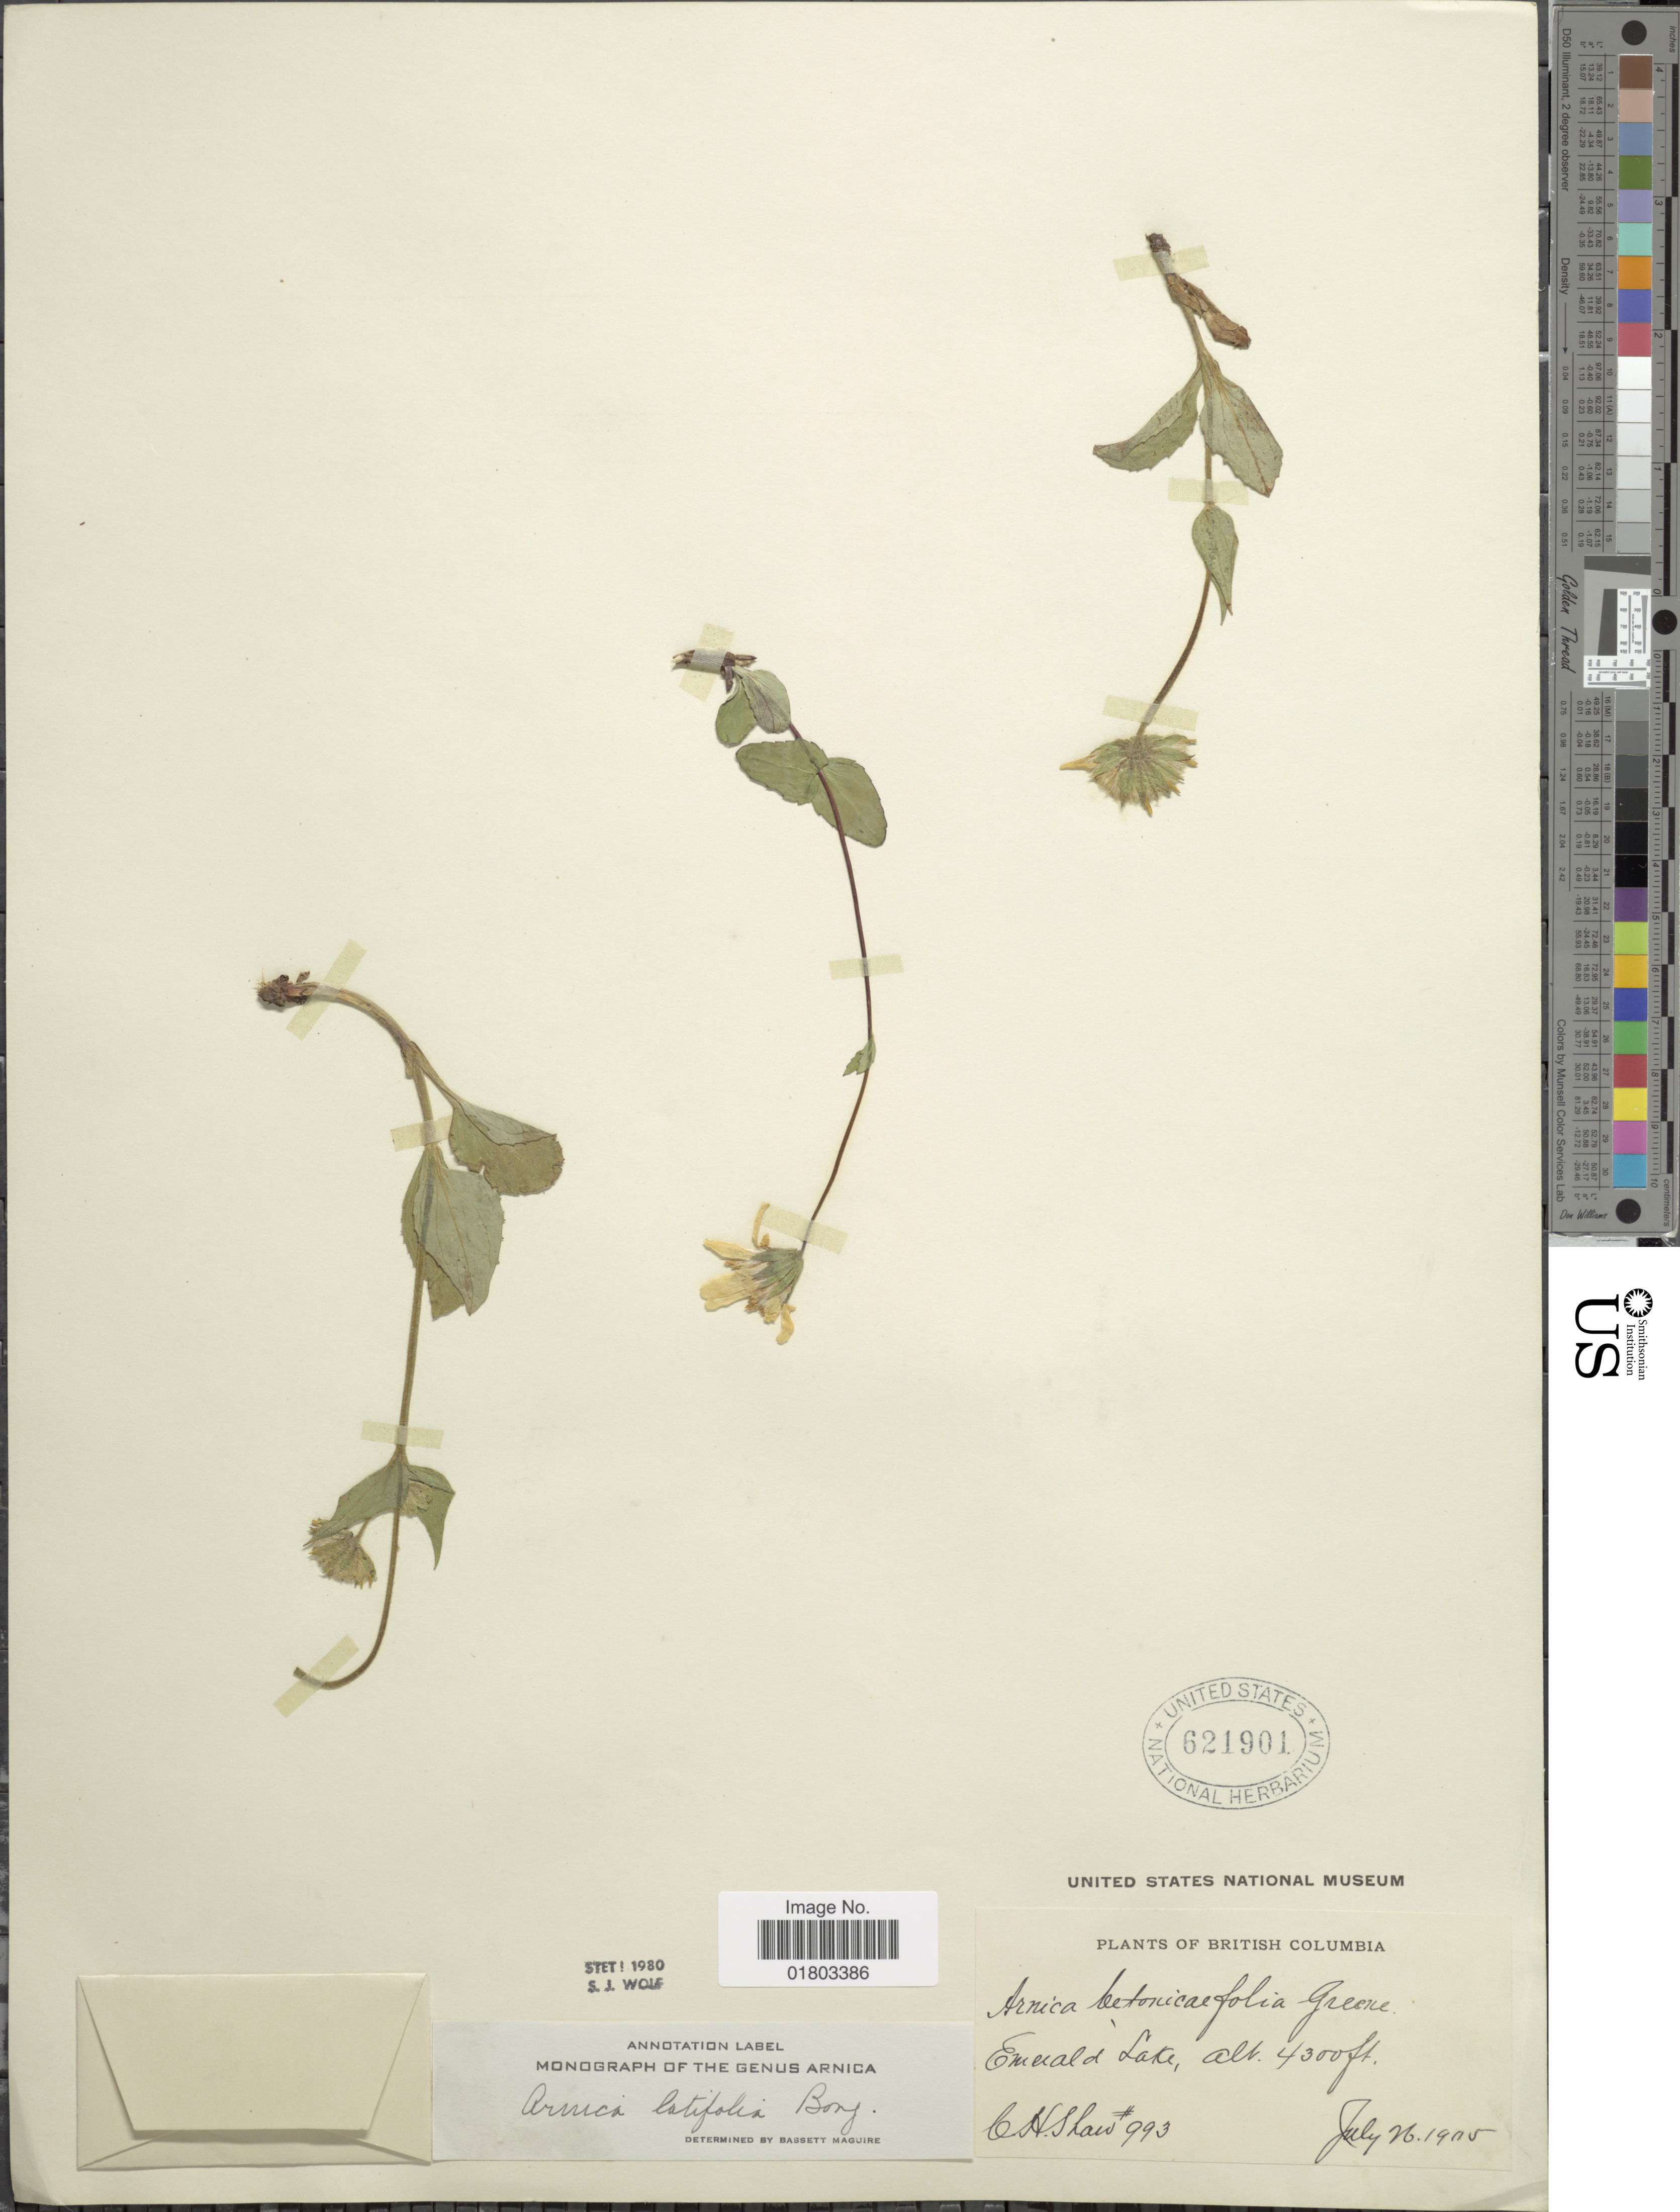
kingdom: Plantae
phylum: Tracheophyta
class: Magnoliopsida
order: Asterales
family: Asteraceae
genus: Arnica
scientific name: Arnica latifolia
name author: Bong.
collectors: C. H. Shaw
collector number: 993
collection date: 1905-07-26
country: Canada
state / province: British Columbia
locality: Emerald Lake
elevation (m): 1311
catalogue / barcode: US 621901